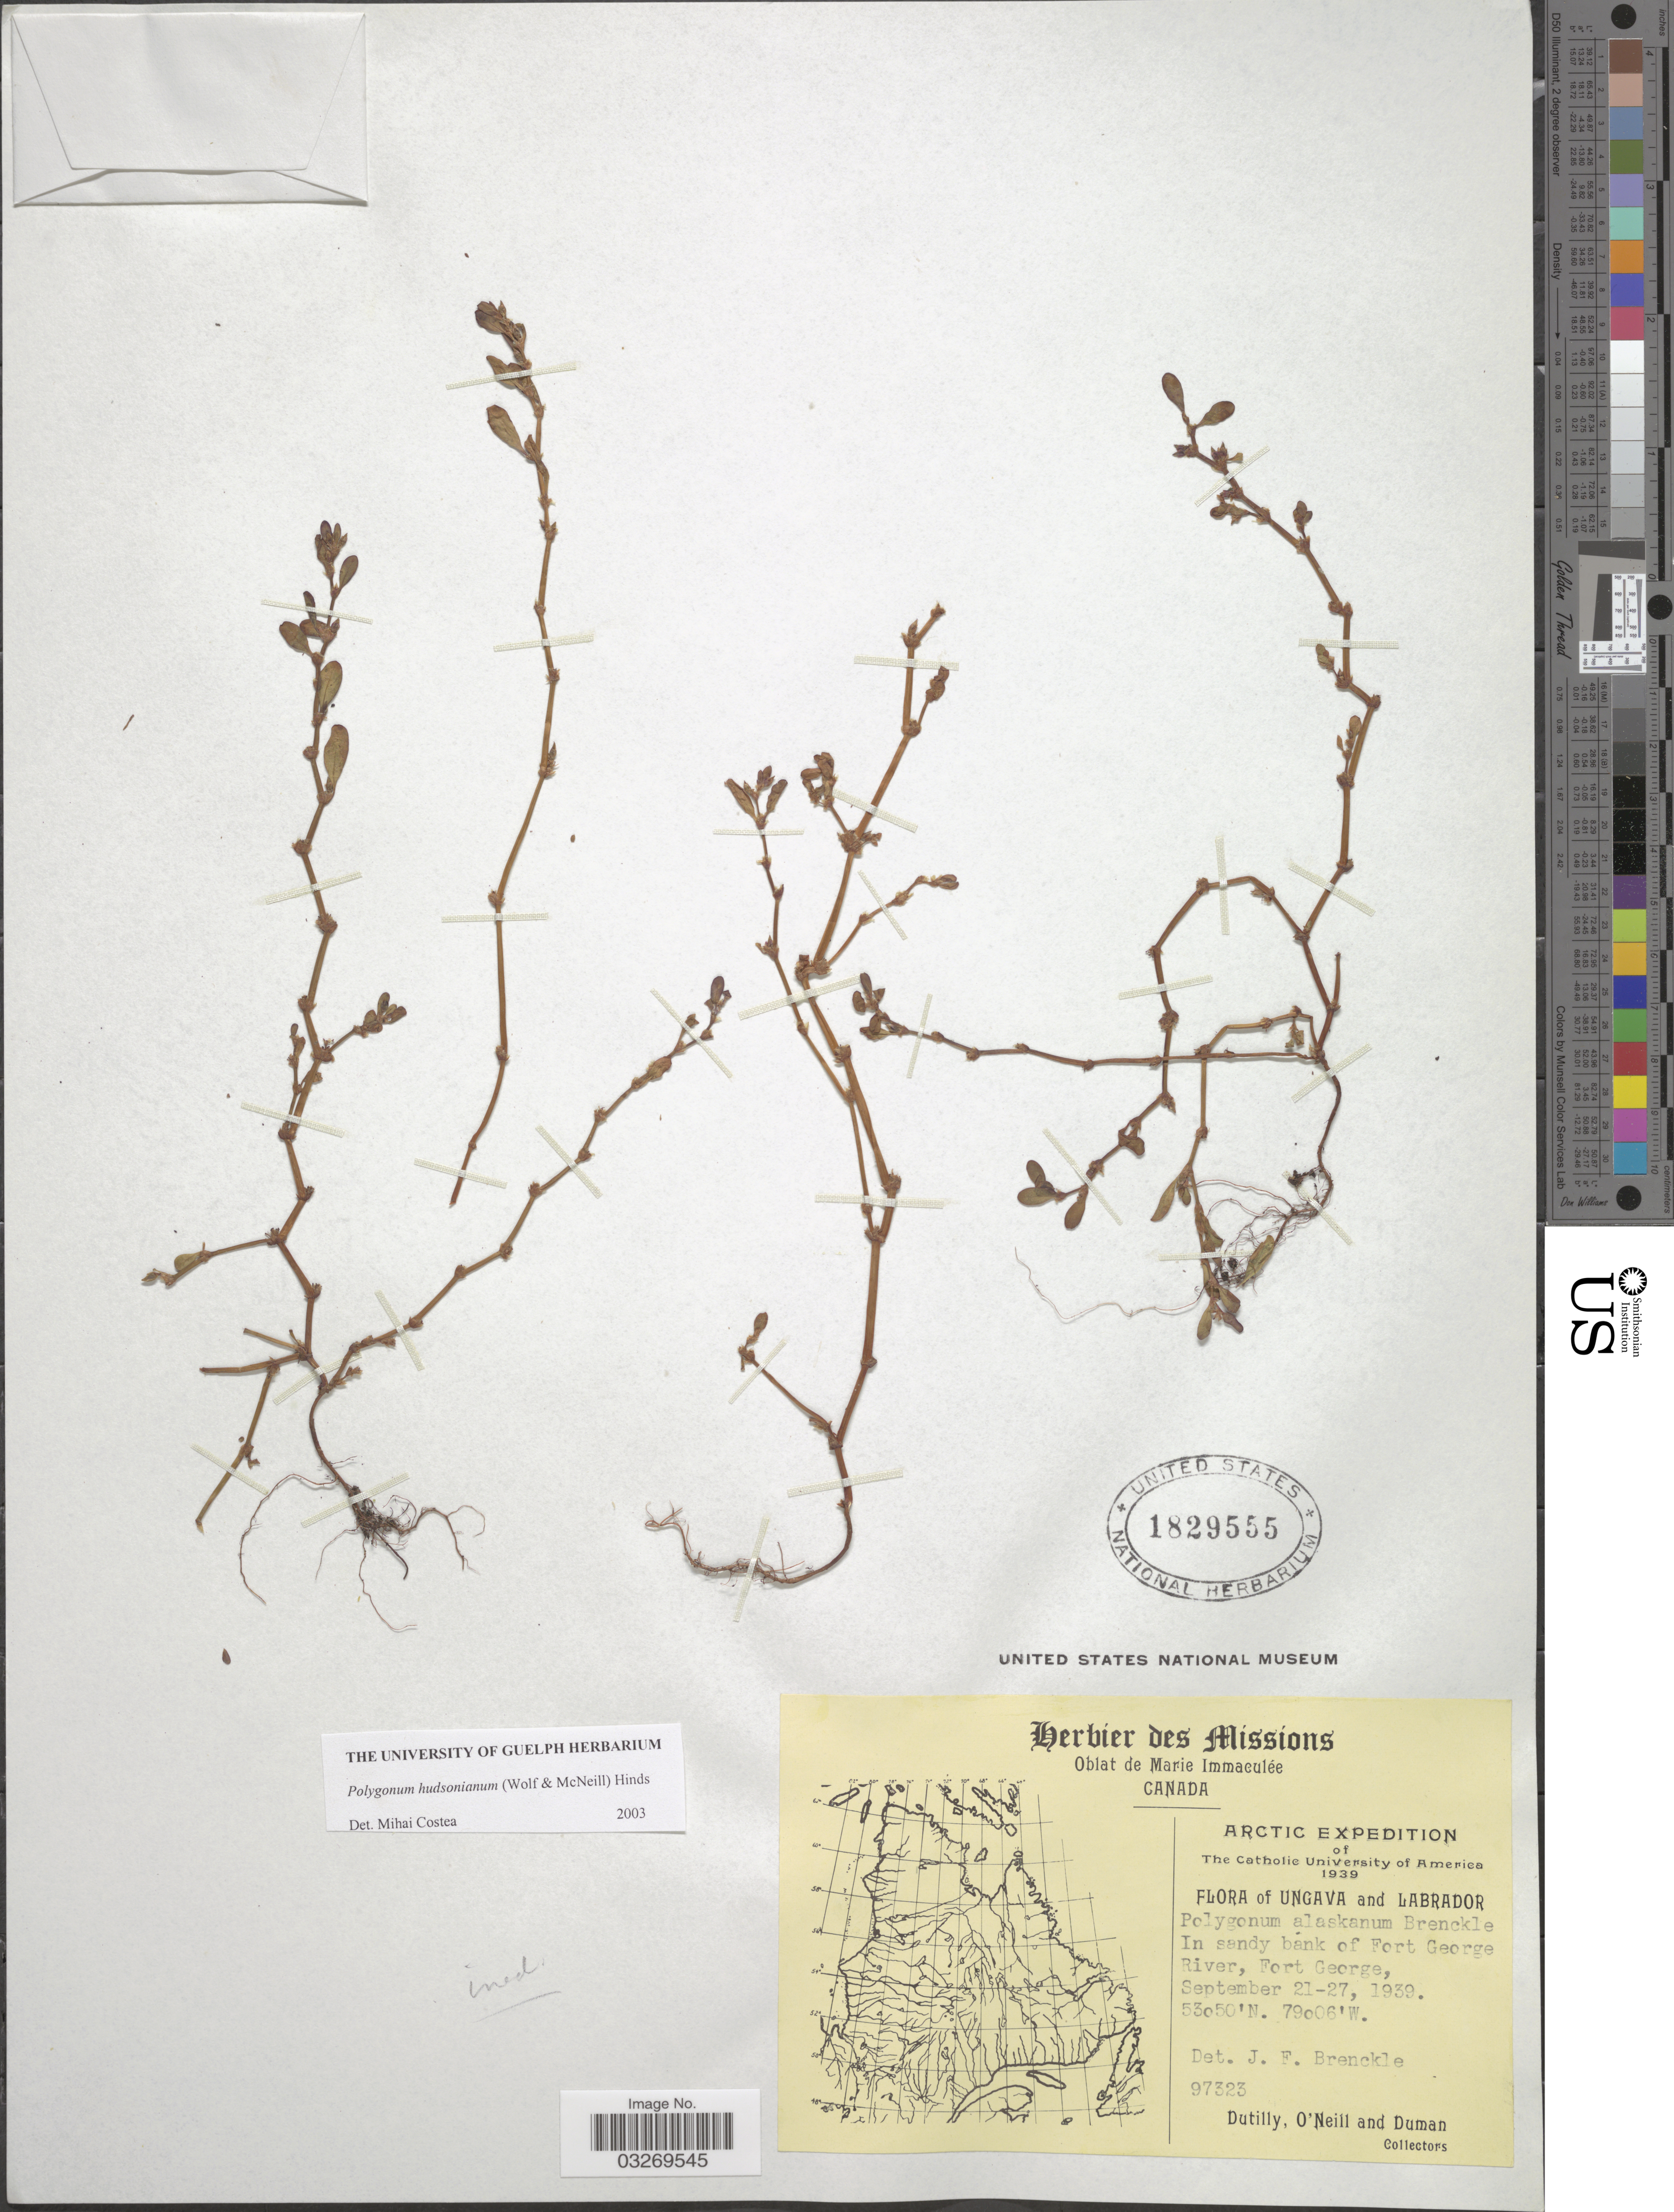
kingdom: Plantae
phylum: Tracheophyta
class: Magnoliopsida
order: Caryophyllales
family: Polygonaceae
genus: Polygonum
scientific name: Polygonum hudsonianum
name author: (S.J. Wolf & McNeill) H.R. Hinds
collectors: -. Dutilly, -. O'Neill & -. Duman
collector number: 97323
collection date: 1939-09-21/1939-09-27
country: Canada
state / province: Newfoundland and Labrador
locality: Ungava and Labrador, In sandy bank of Fort George River, Fort George.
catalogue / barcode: US 1829555